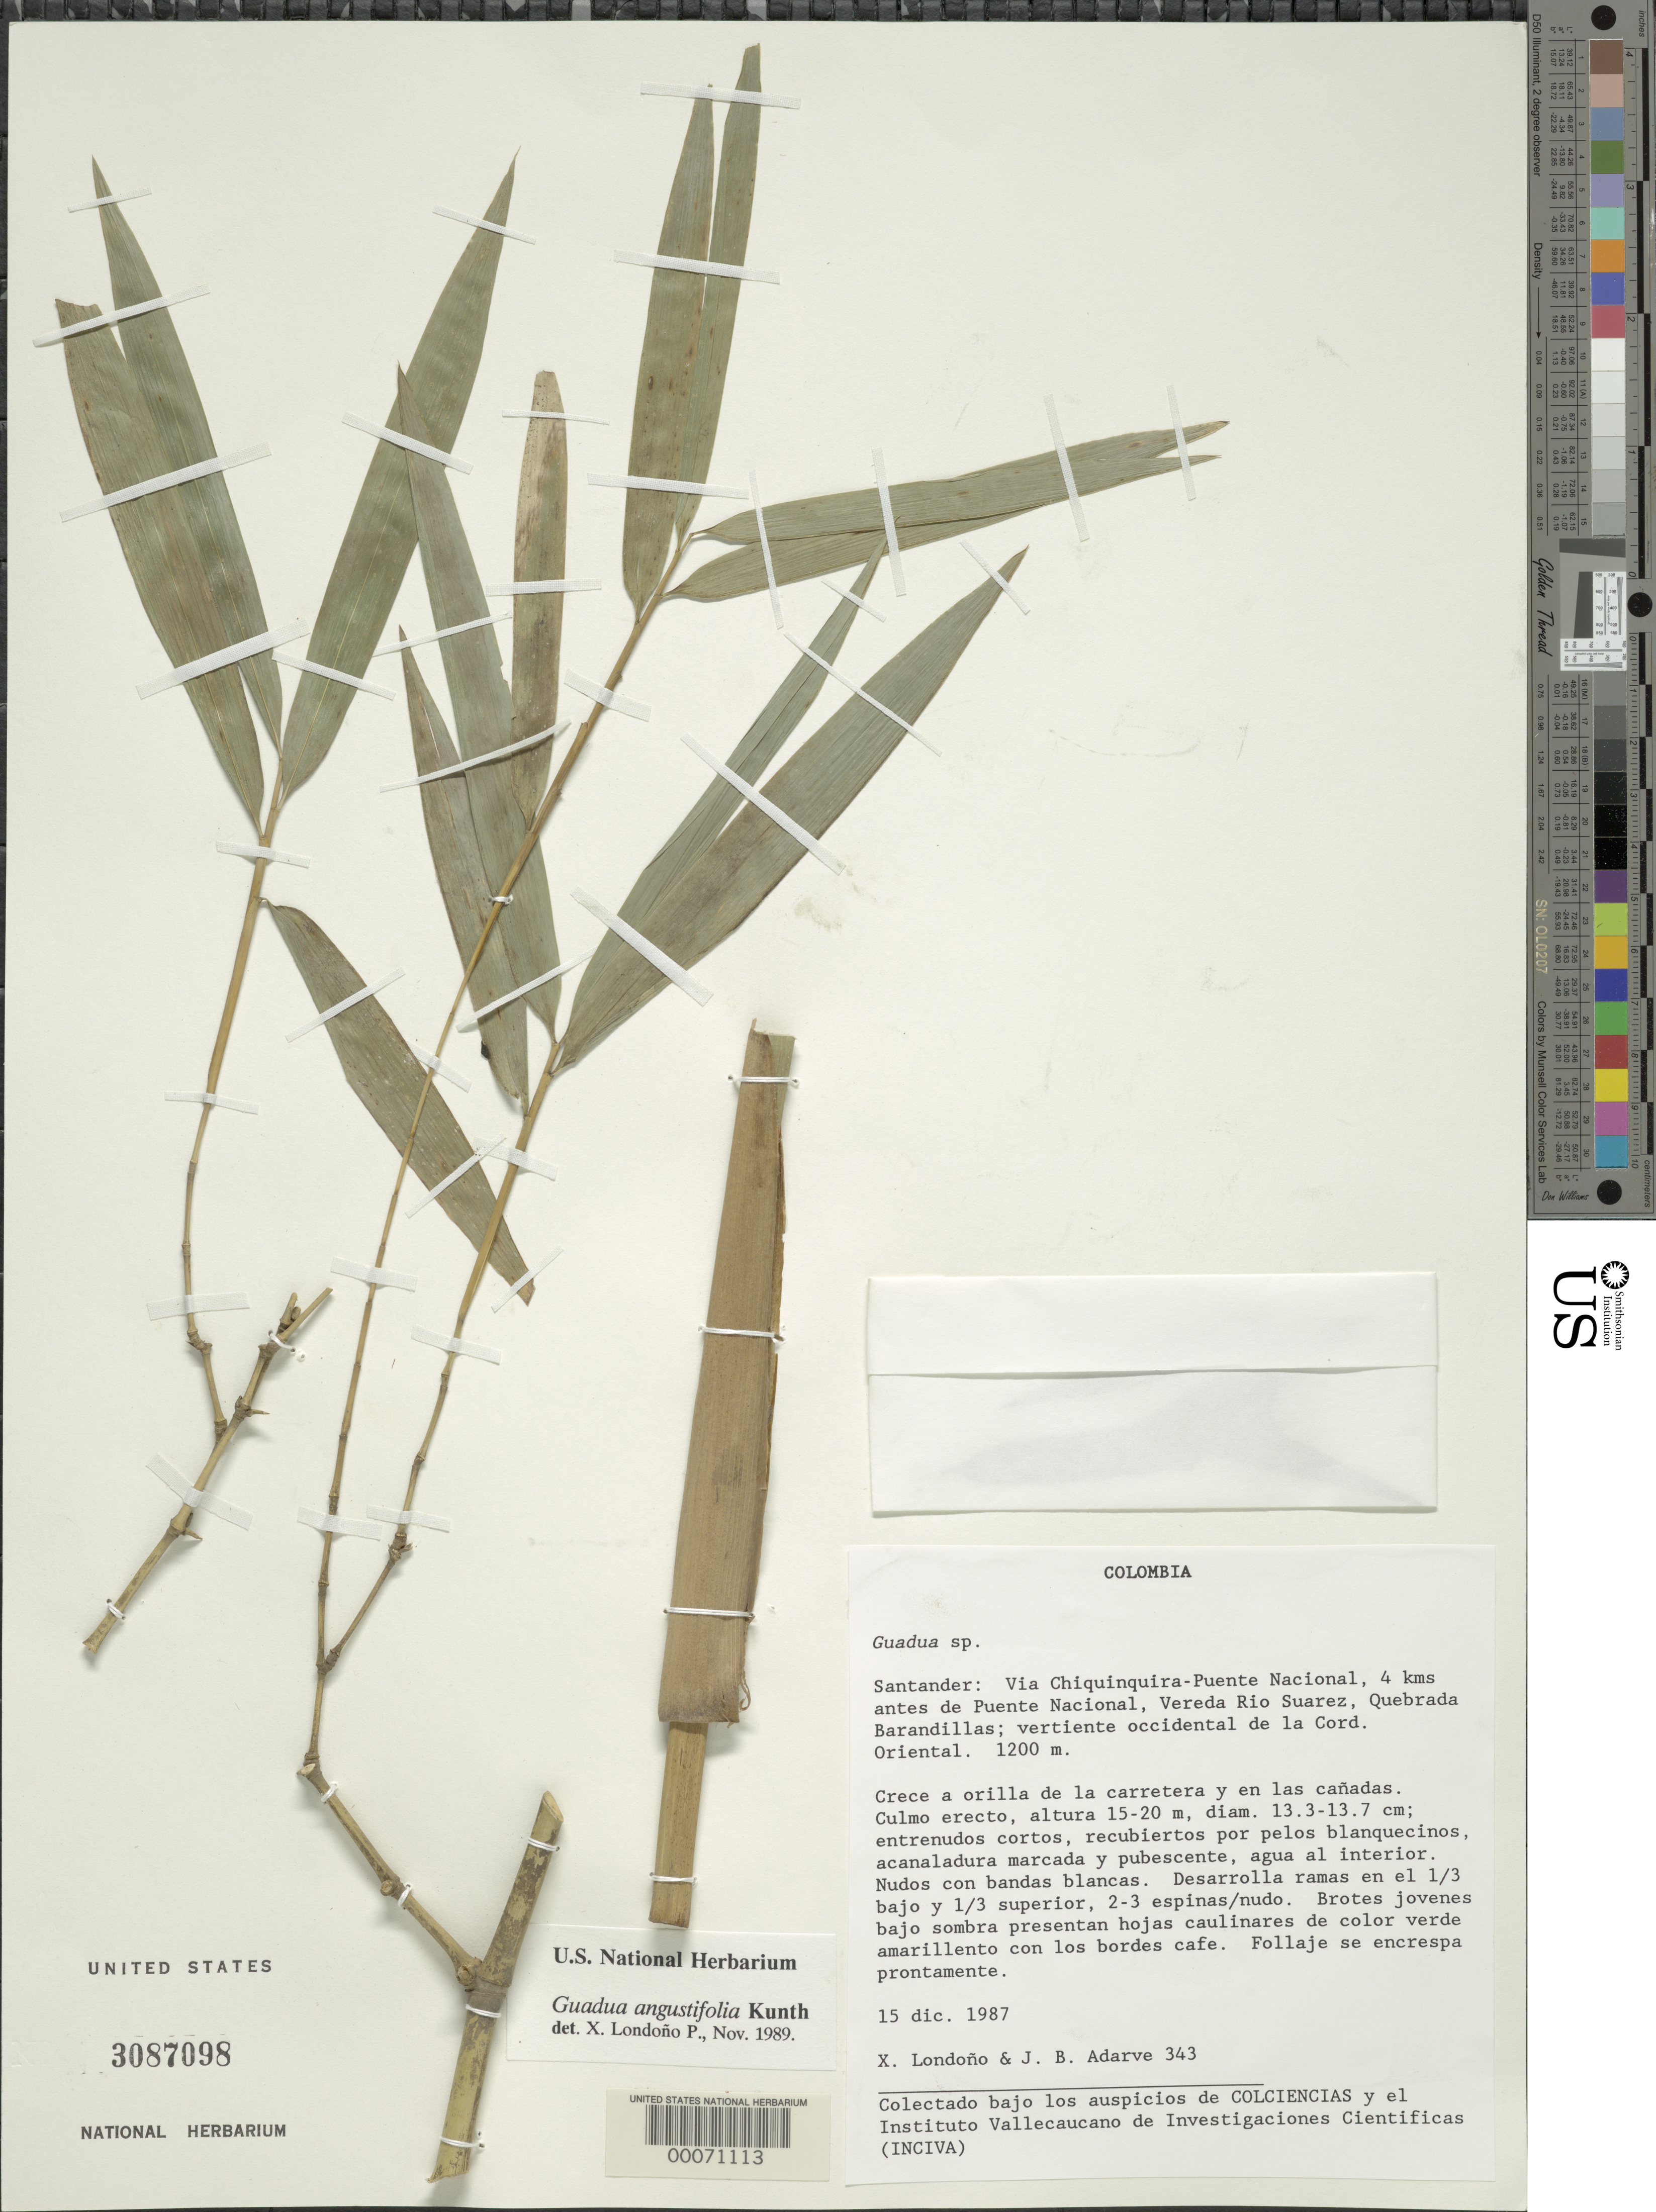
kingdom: Plantae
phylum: Tracheophyta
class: Liliopsida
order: Poales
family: Poaceae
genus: Guadua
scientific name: Guadua angustifolia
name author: Kunth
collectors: X. Londoño & J. B. Adarve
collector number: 343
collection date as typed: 15 Dec 1987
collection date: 1987-12-15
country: Colombia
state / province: Santander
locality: Chiquinquira-Puente National, 4 kms before Puente Nacional, Vereda Rio Suarez, Quebdada Barandillas, W slope of La Cord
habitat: Roadside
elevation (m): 1200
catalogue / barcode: US 3087098